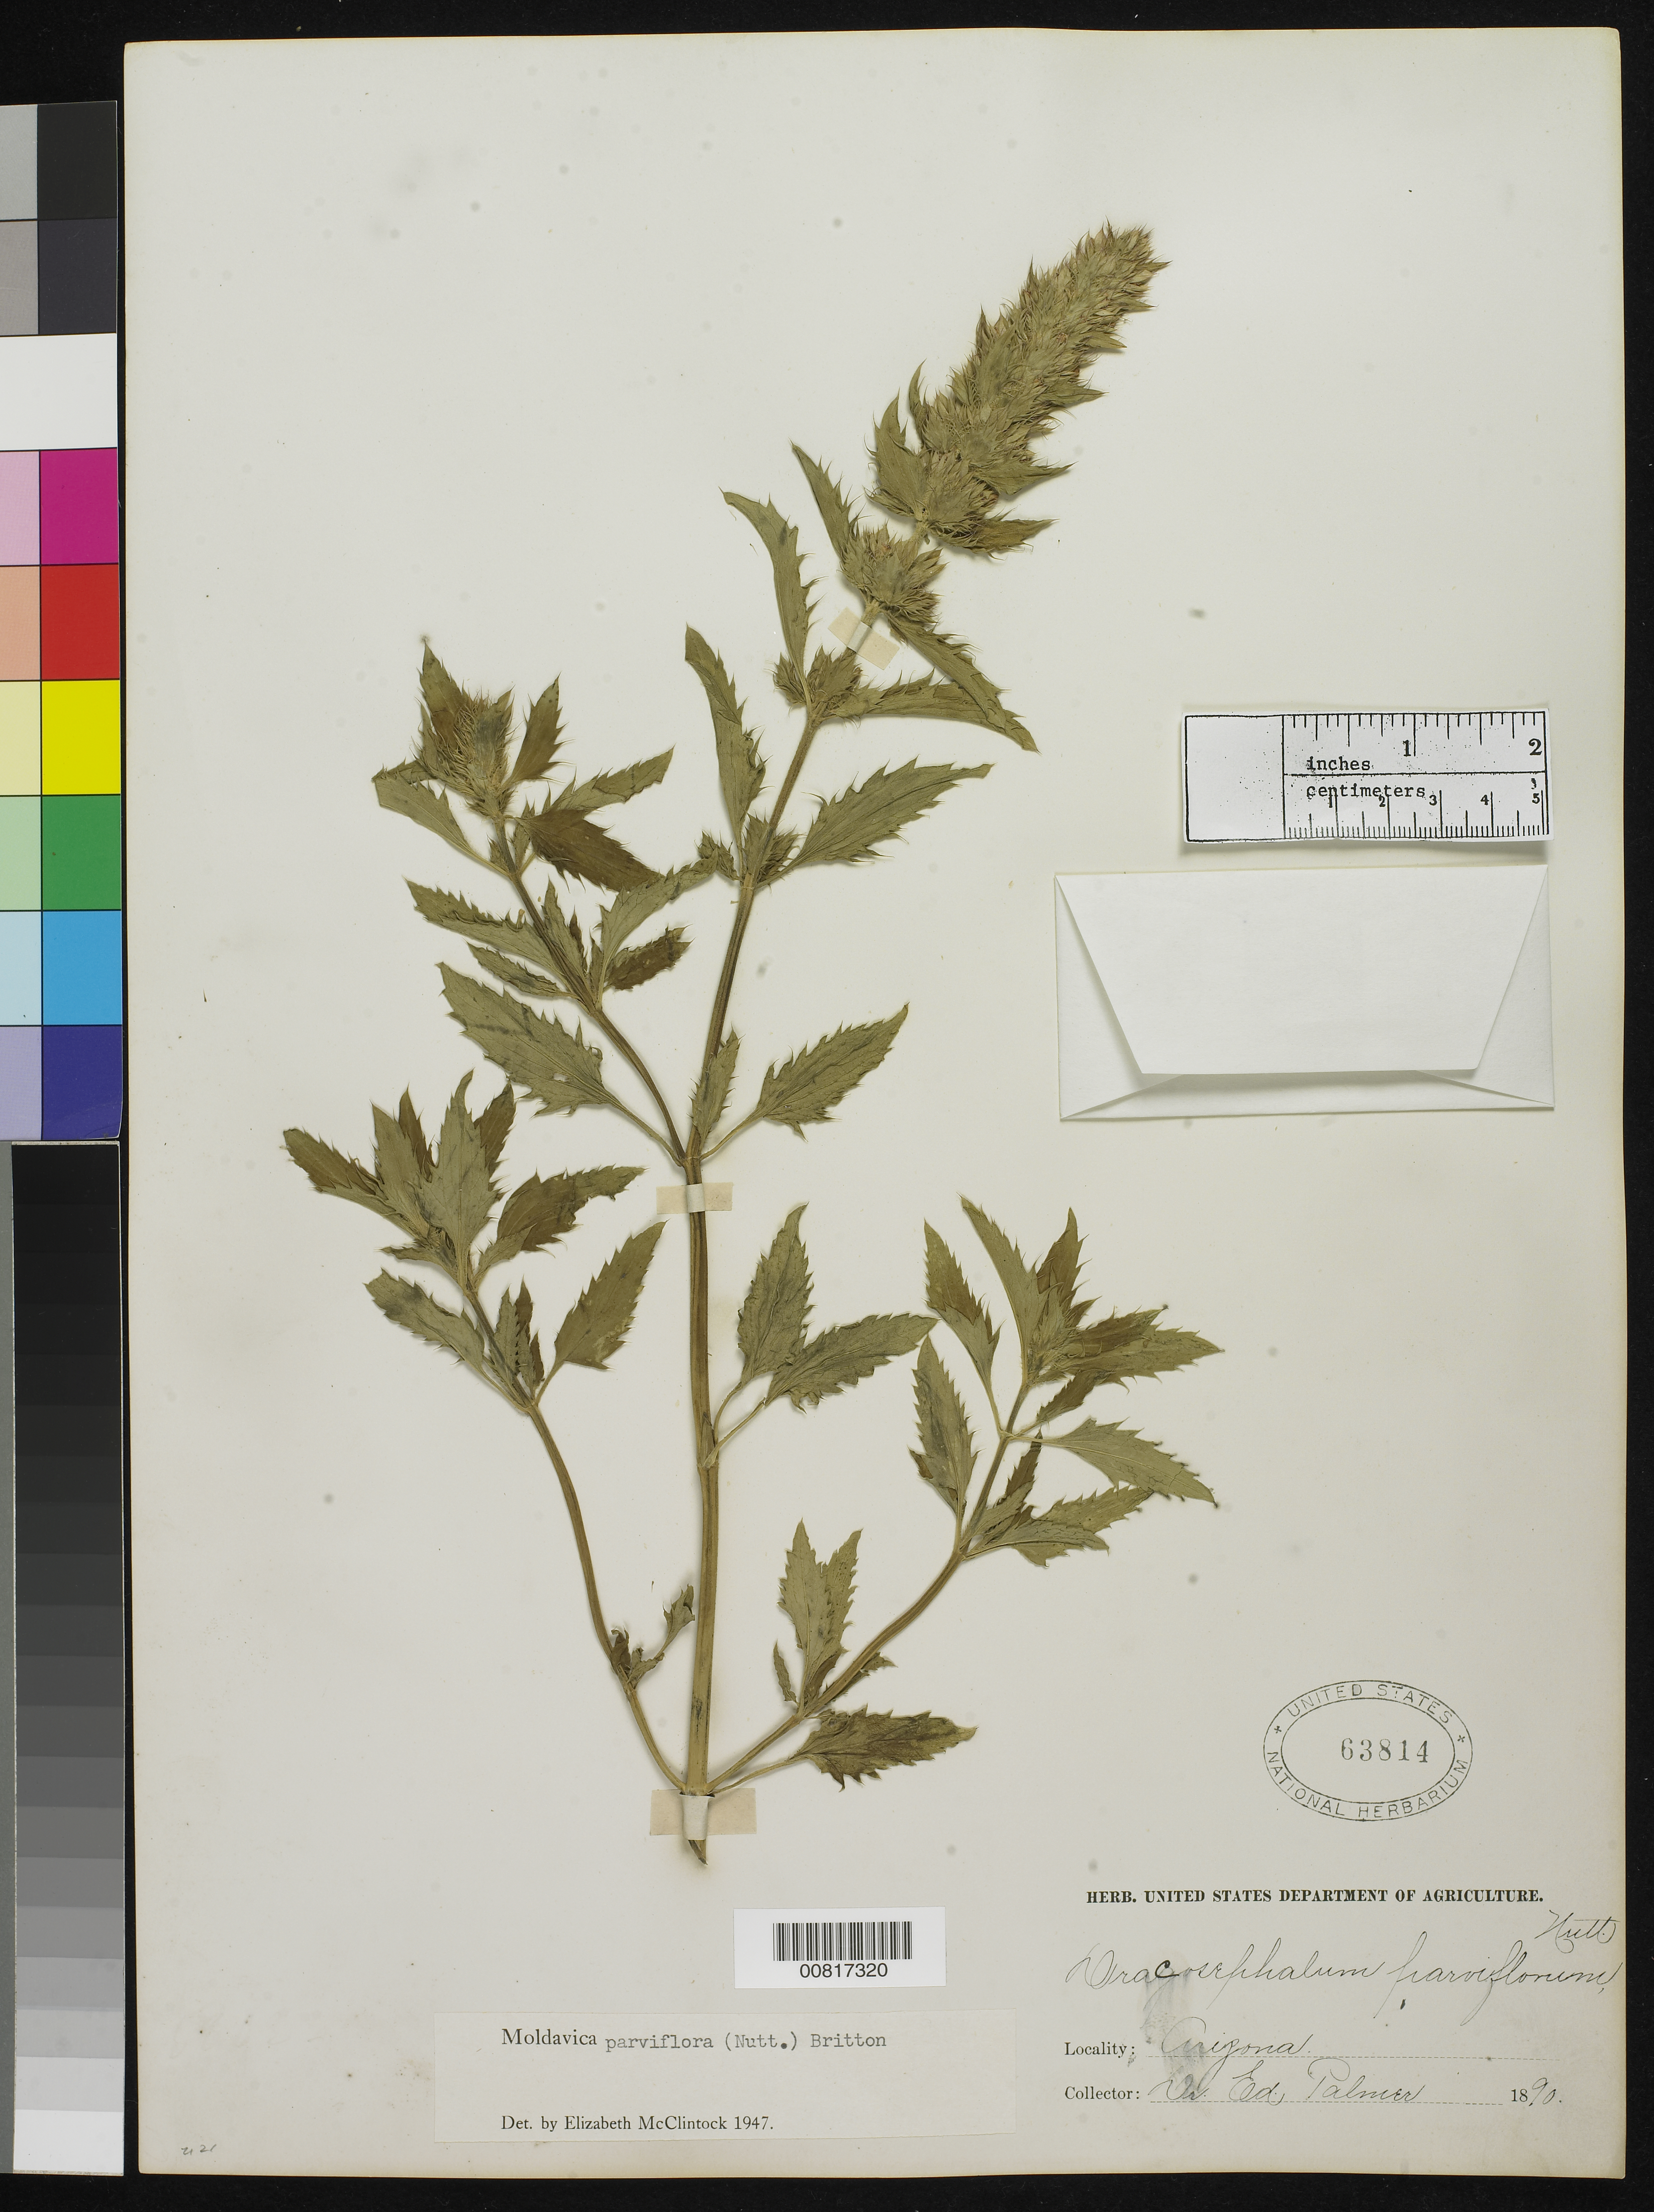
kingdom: Plantae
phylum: Tracheophyta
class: Magnoliopsida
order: Lamiales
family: Lamiaceae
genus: Dracocephalum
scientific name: Dracocephalum parviflorum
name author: Nutt.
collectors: E. Palmer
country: United States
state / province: Arizona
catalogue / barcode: US 63814